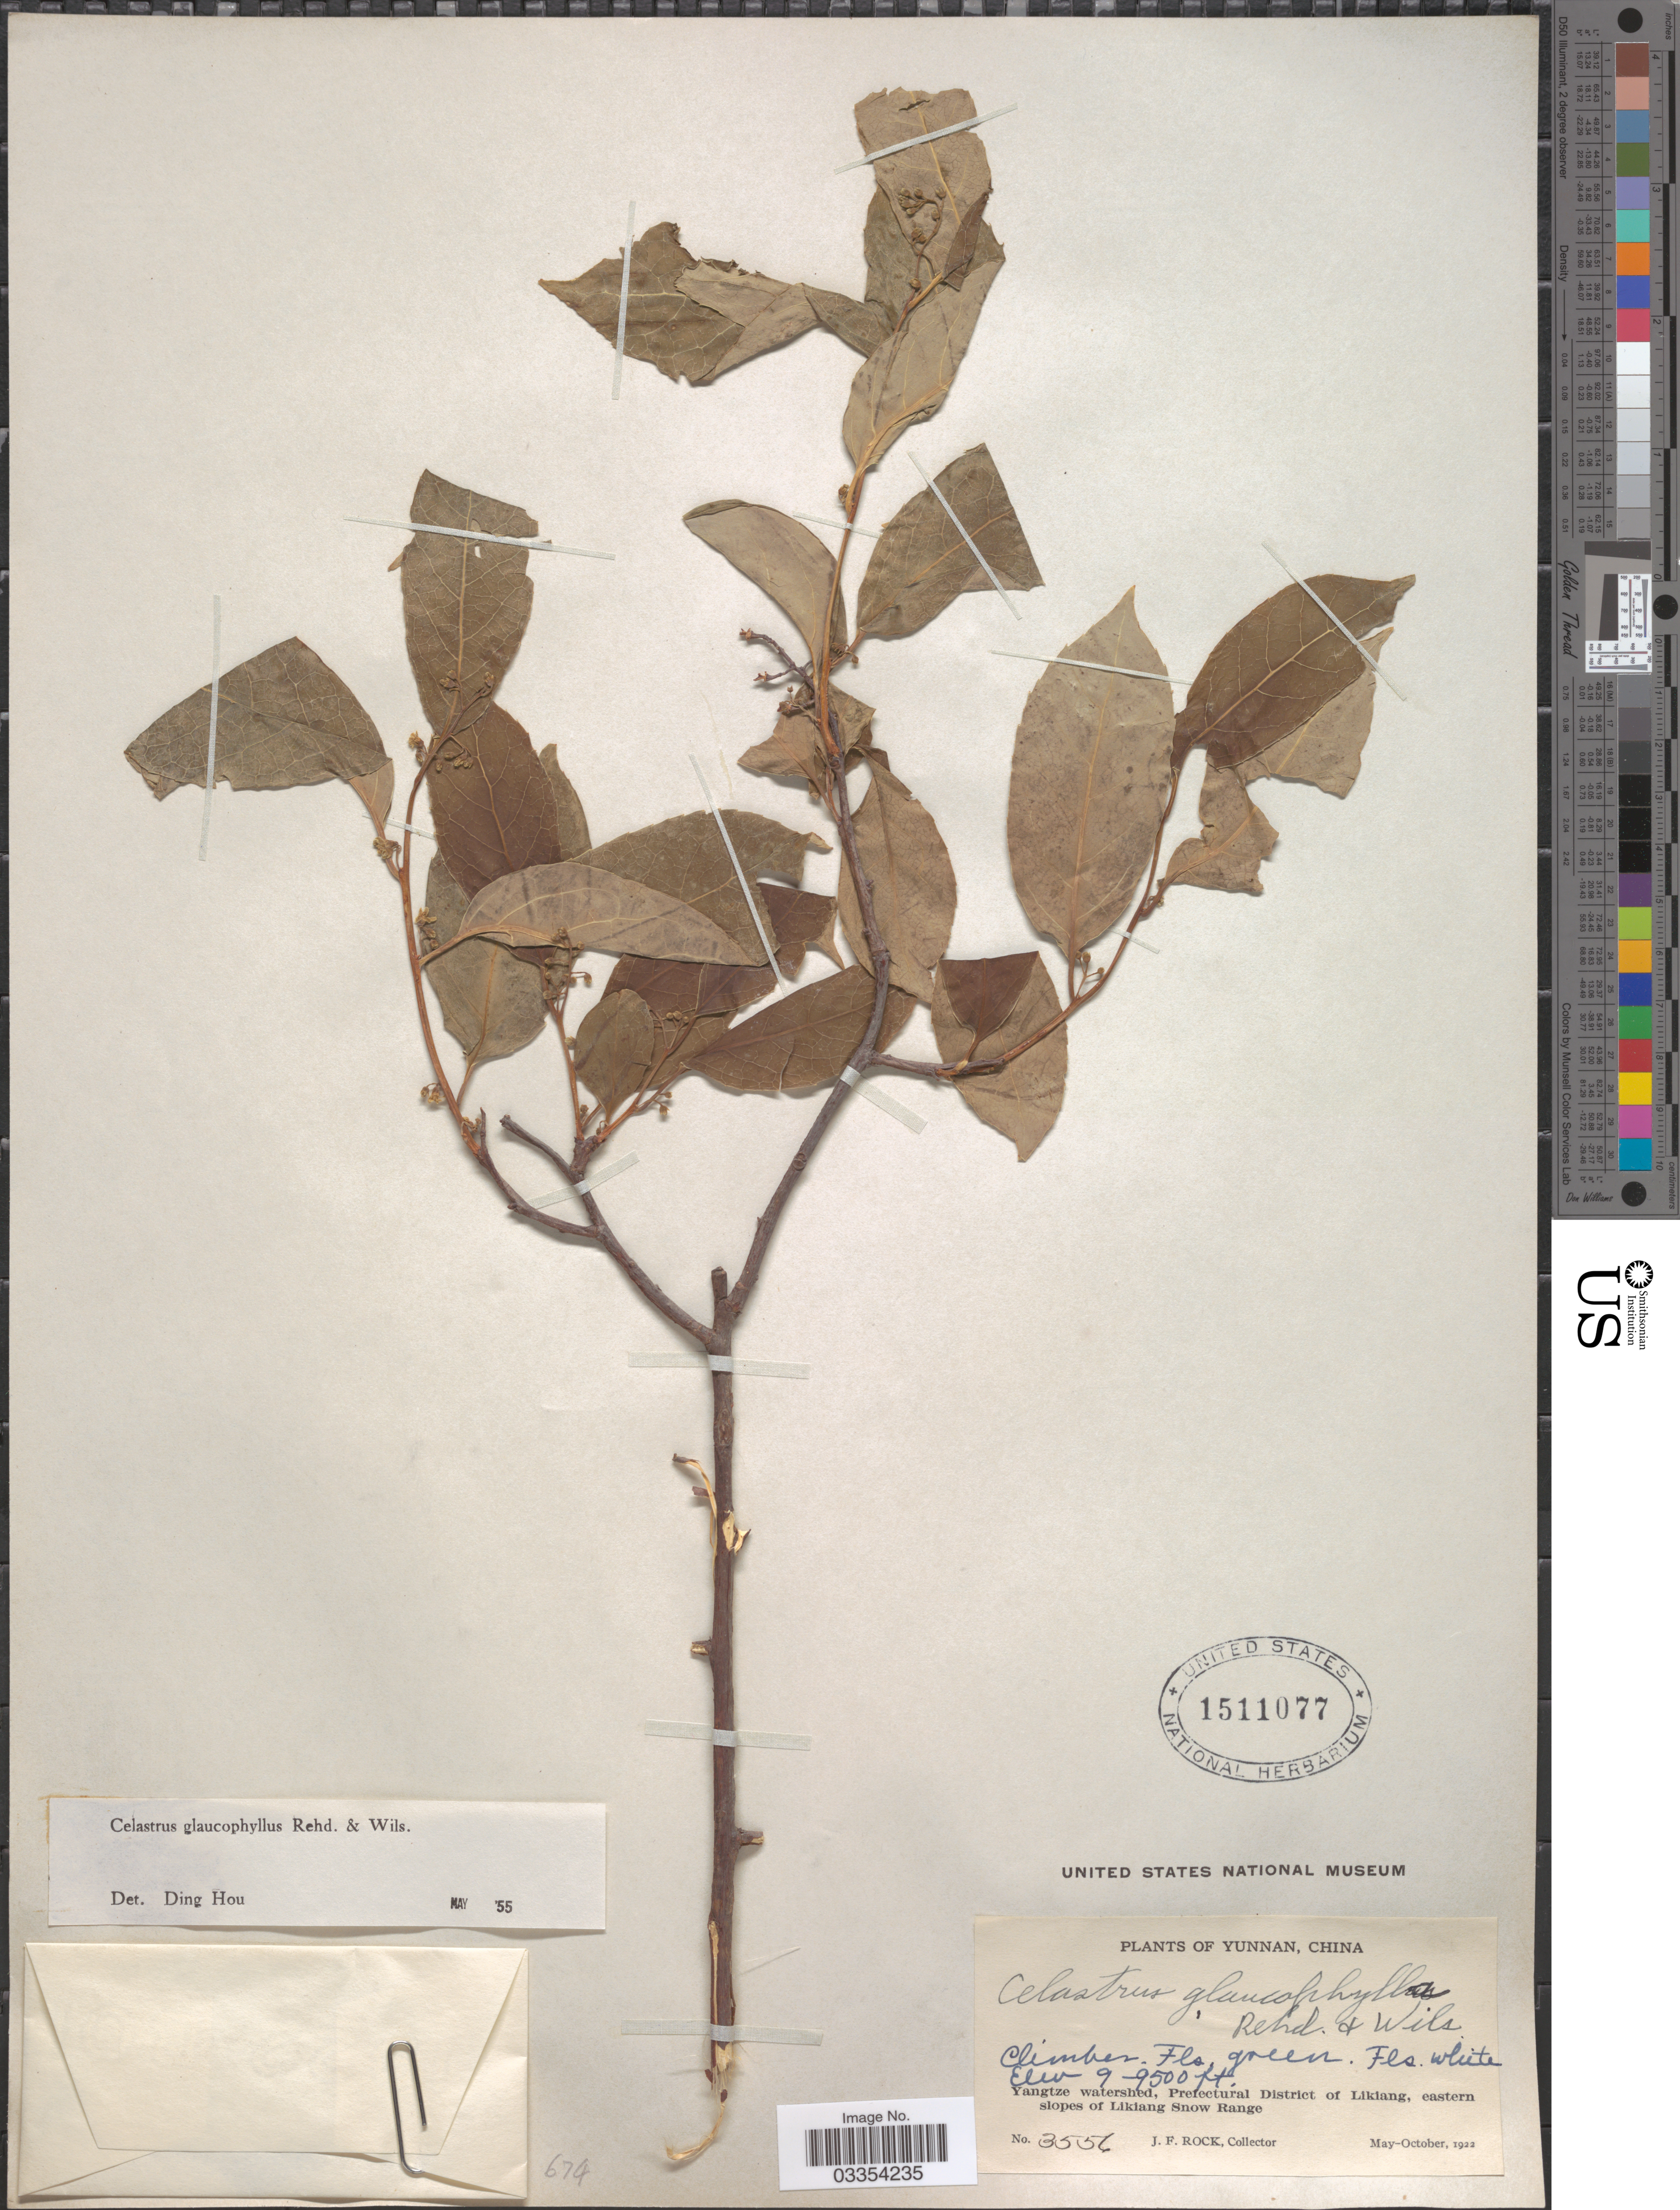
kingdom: Plantae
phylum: Tracheophyta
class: Magnoliopsida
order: Celastrales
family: Celastraceae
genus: Celastrus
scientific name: Celastrus glaucophyllus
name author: Rehder & E.H. Wilson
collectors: J. Rock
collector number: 3556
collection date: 1922-05/1922-10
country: China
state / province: Yunnan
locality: Yangtze watershed, Prefectural District of Likiang, eastern slopes of Likiang Snow Range.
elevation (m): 2743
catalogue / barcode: US 1511077